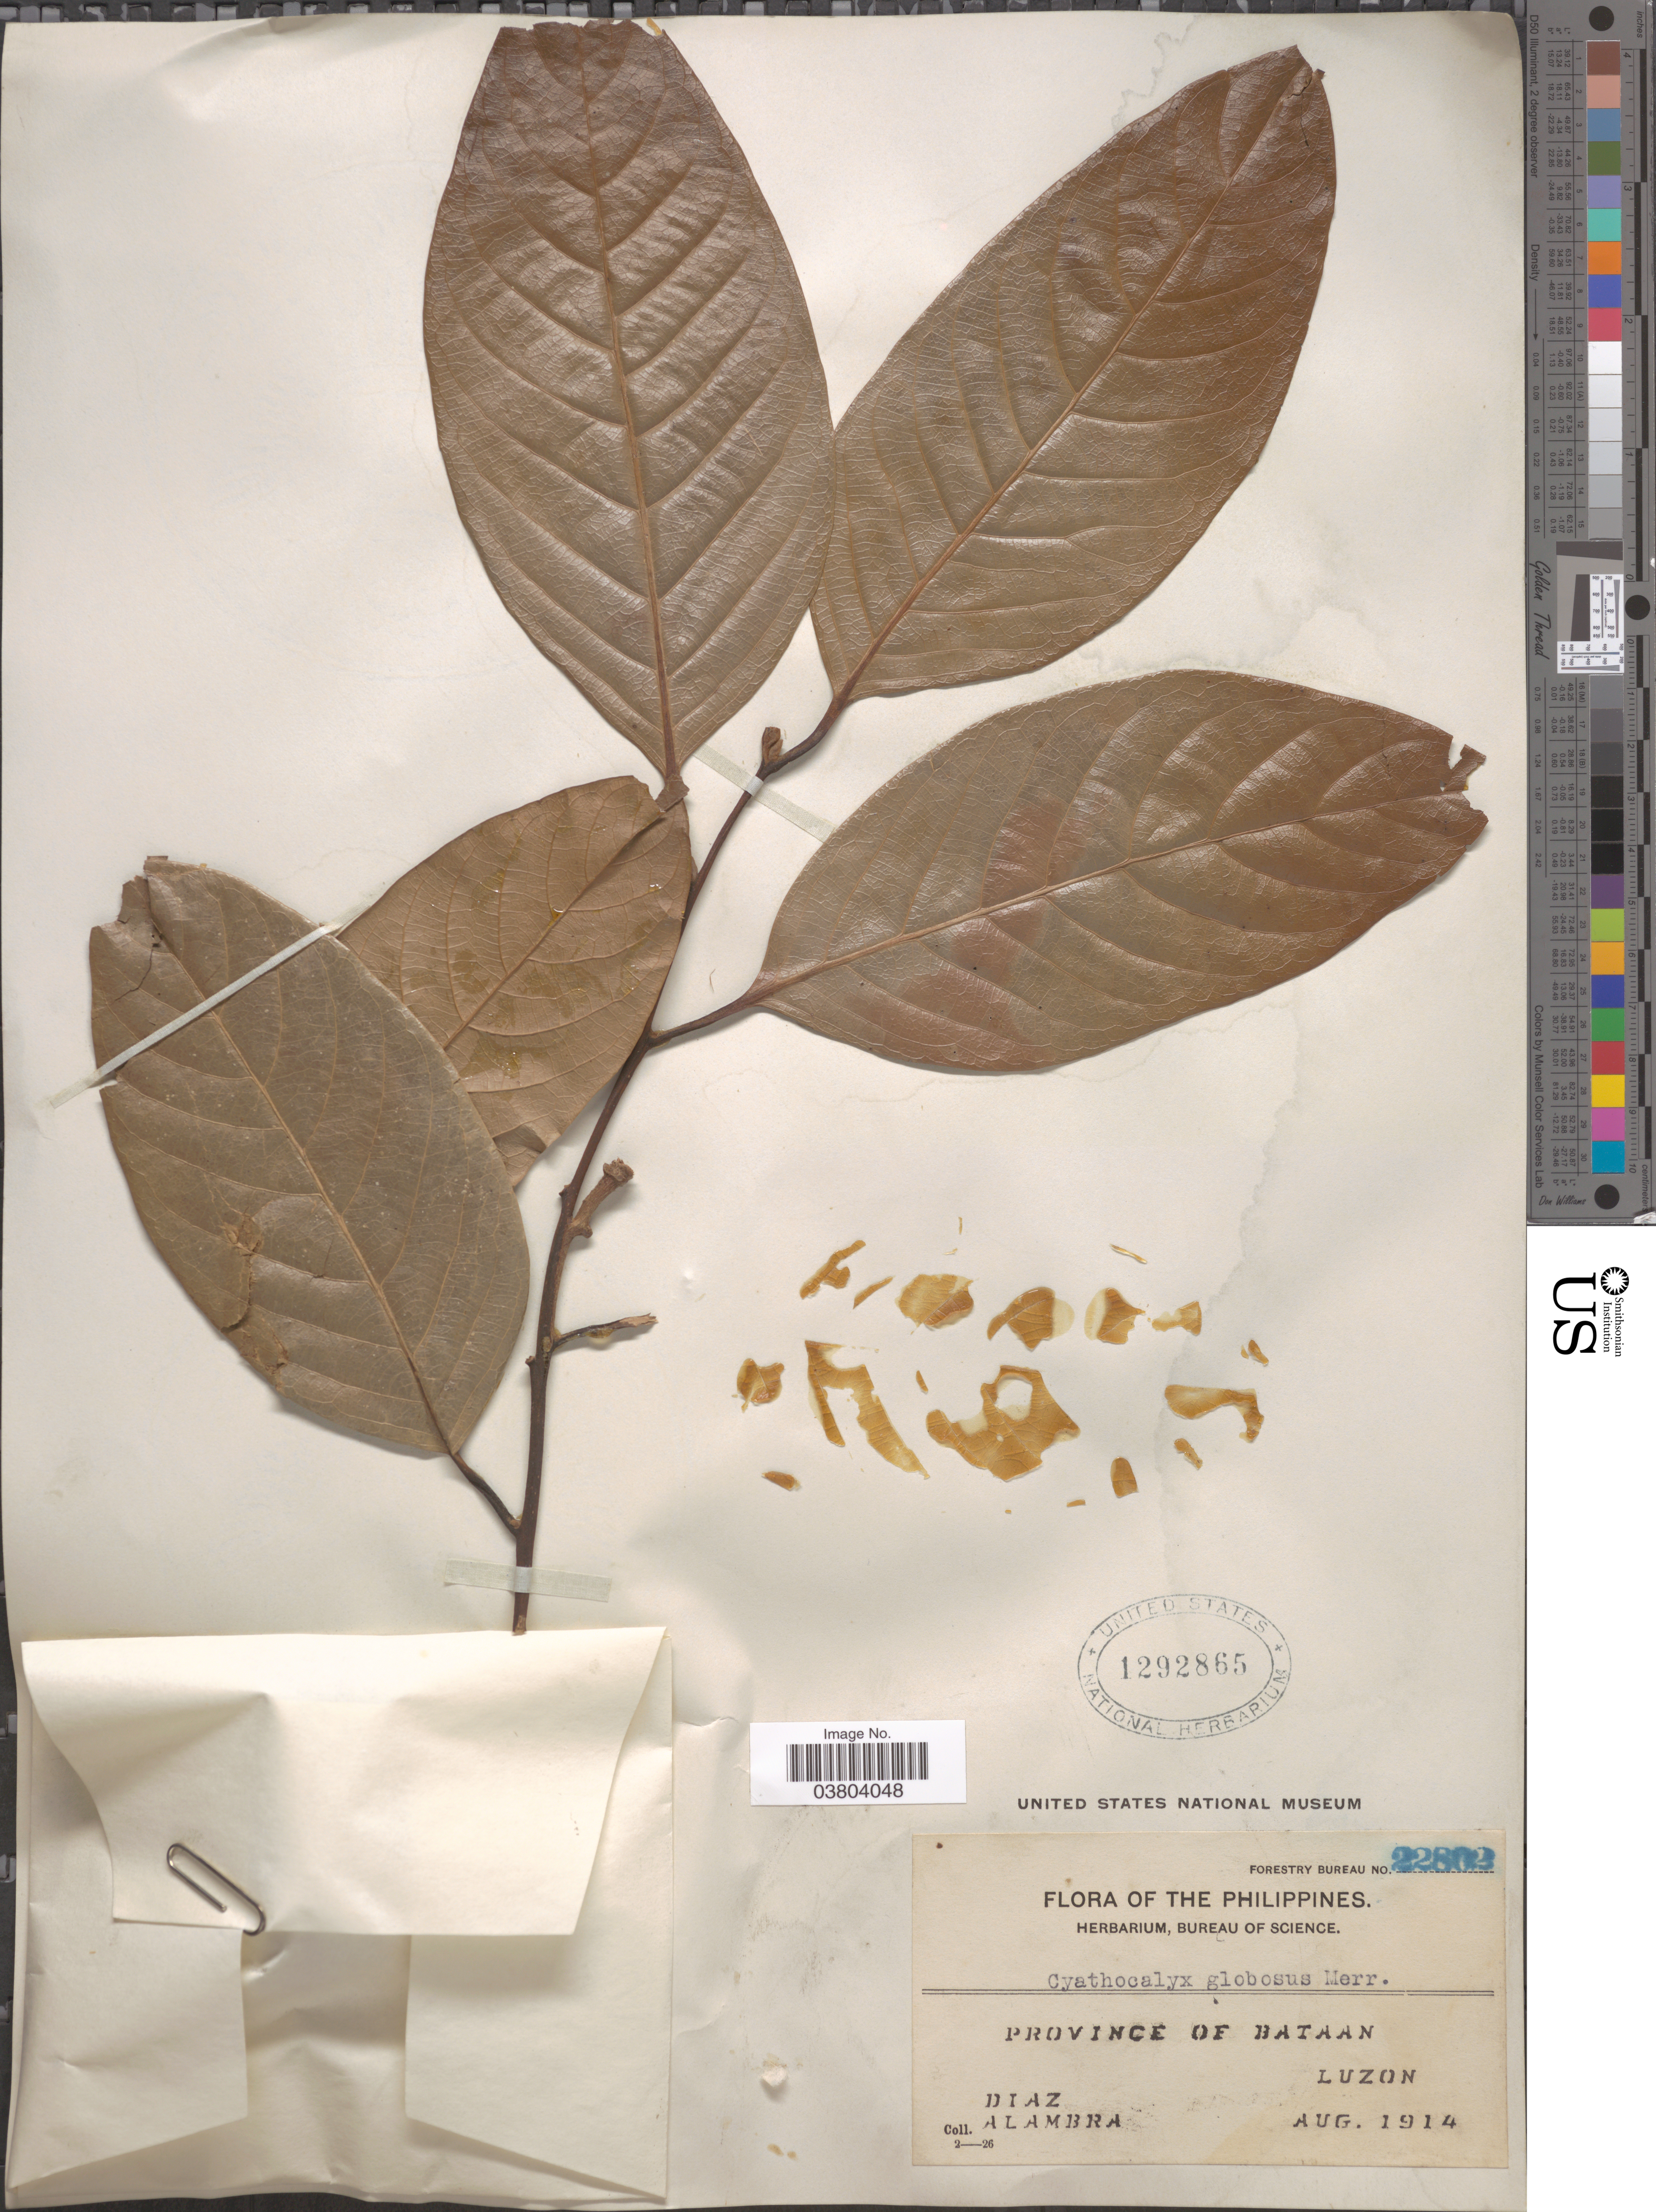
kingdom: Plantae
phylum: Tracheophyta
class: Magnoliopsida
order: Magnoliales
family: Annonaceae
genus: Cyathocalyx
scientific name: Cyathocalyx globosus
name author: Merr.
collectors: D. Alambra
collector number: Forestry Bureau 22802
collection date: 1914-08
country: Philippines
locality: Province of Bataan, Luzon.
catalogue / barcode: US 1292865